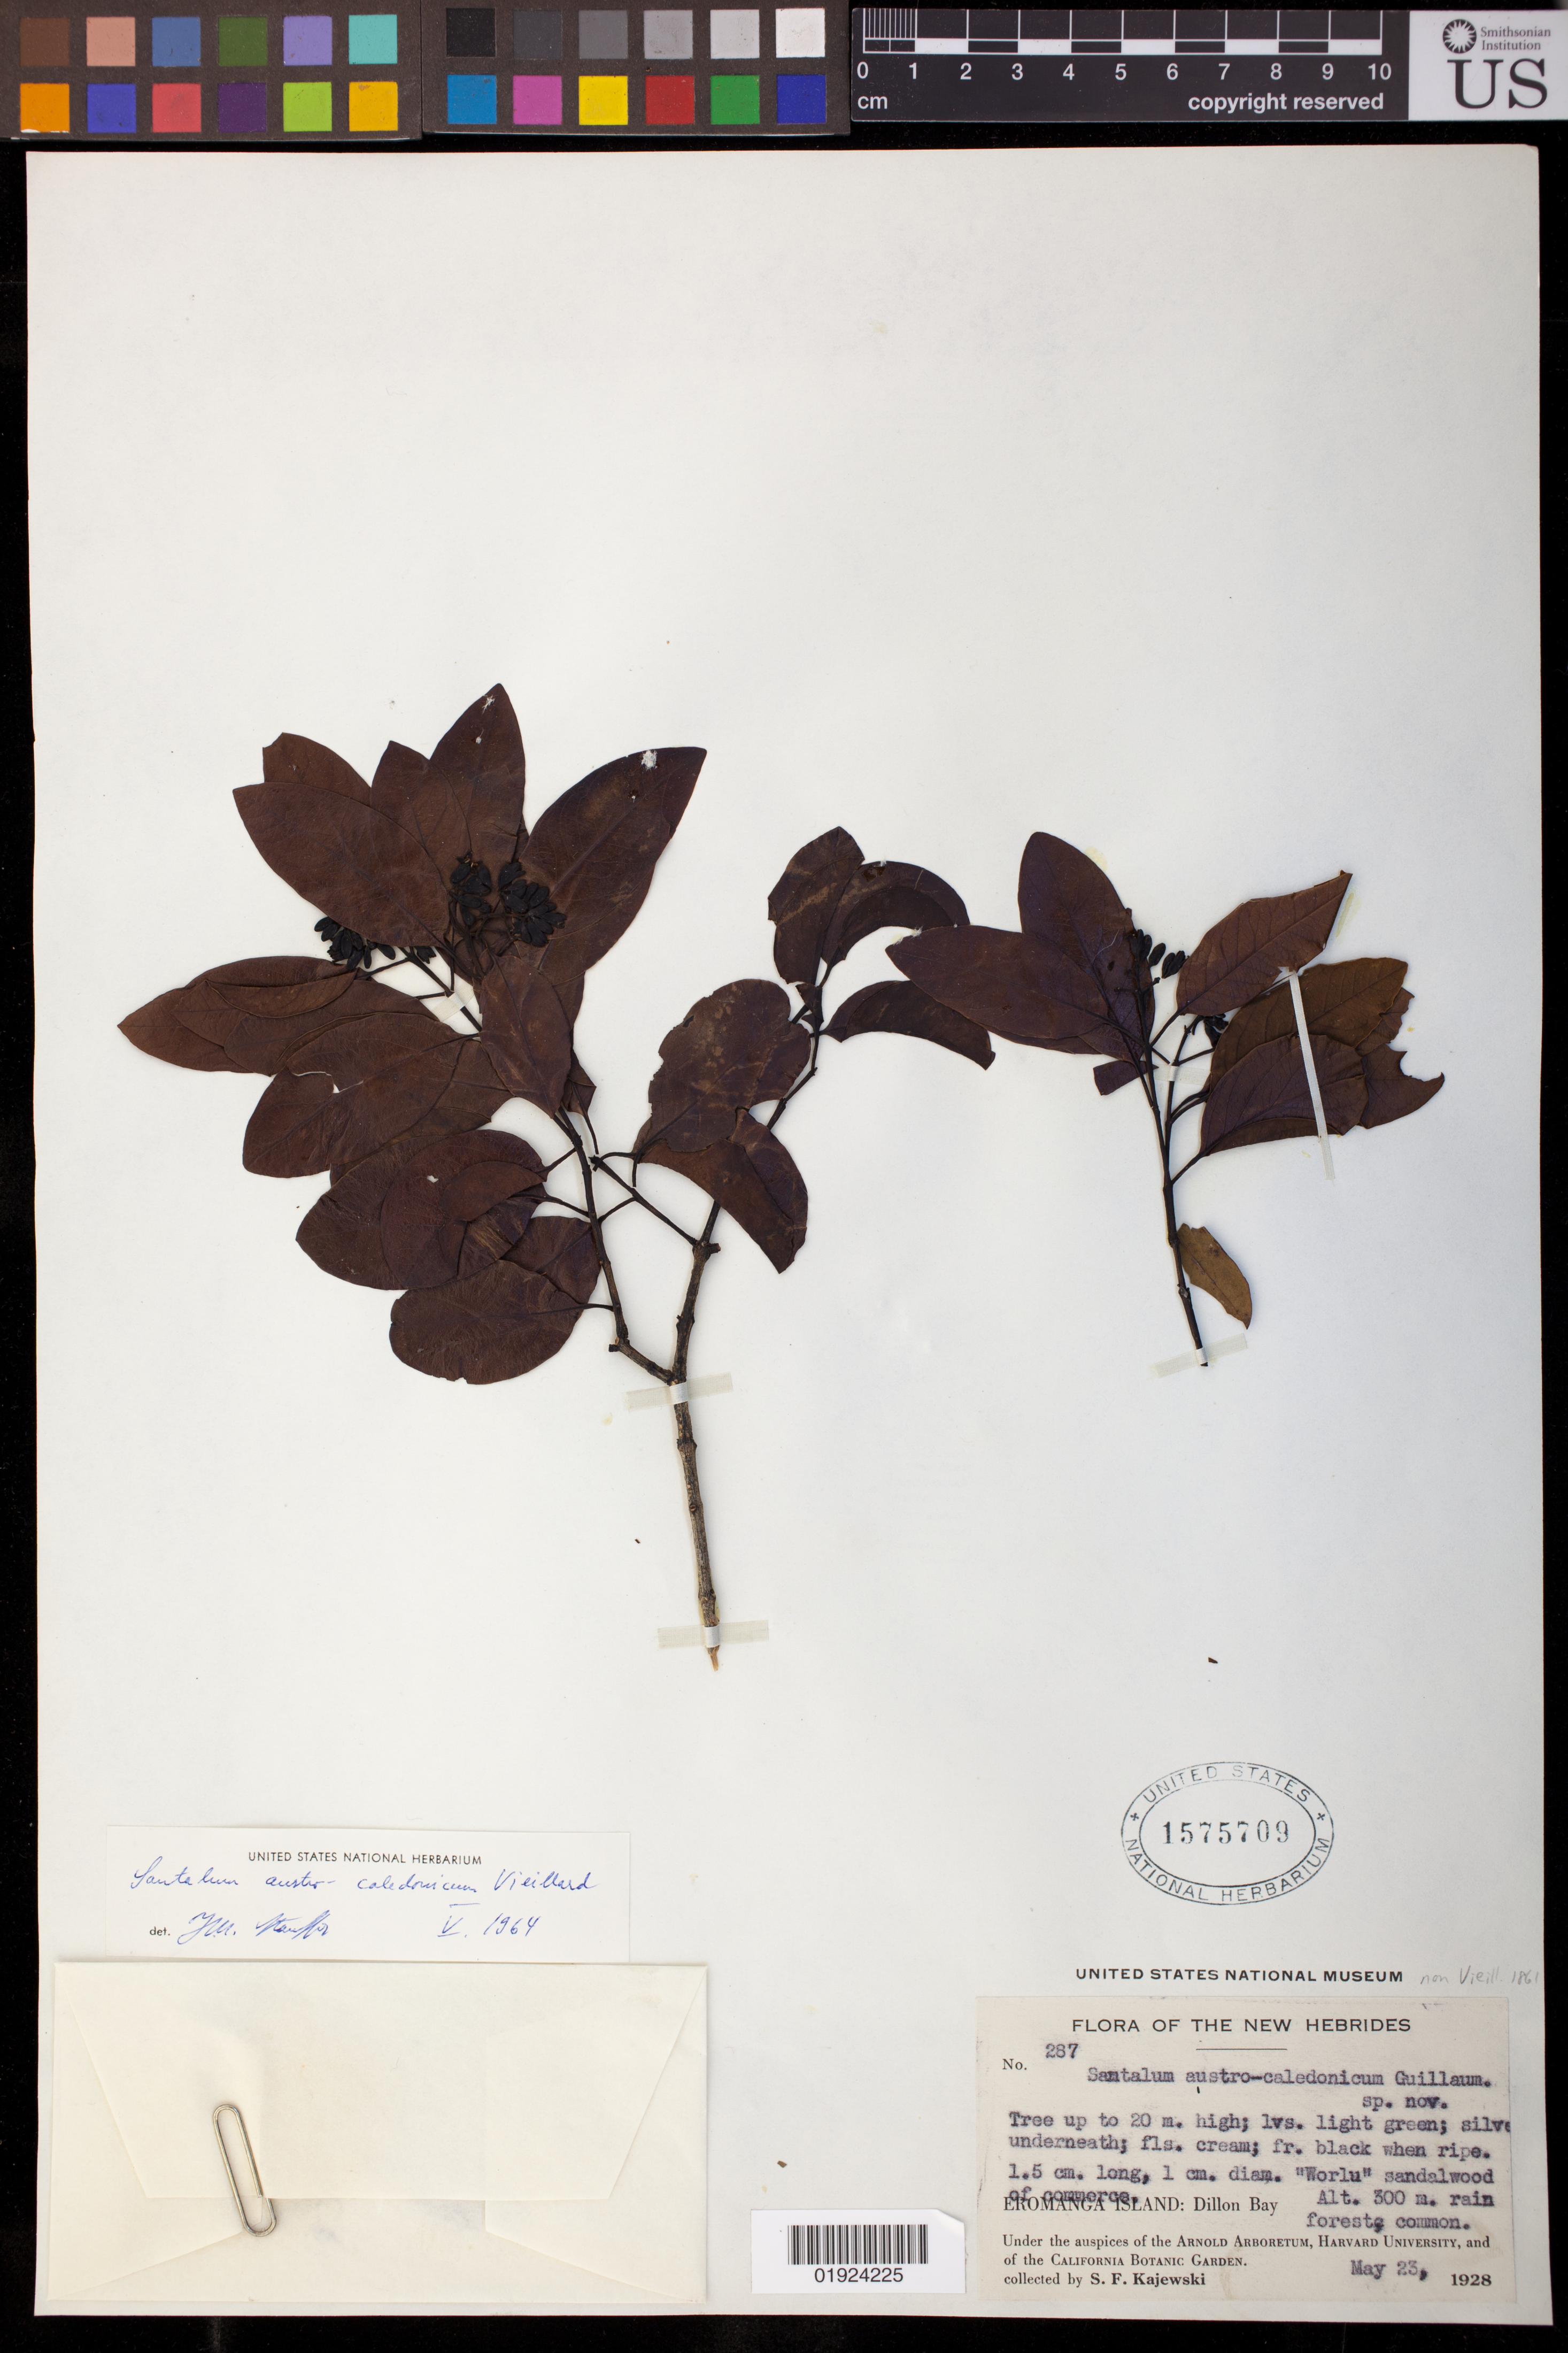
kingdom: Plantae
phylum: Tracheophyta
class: Magnoliopsida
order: Santalales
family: Santalaceae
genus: Santalum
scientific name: Santalum austrocaledonicum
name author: Vieill.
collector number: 287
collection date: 1928-05-23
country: Vanuatu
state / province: Sanma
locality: New Hebrides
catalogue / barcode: US 1575709